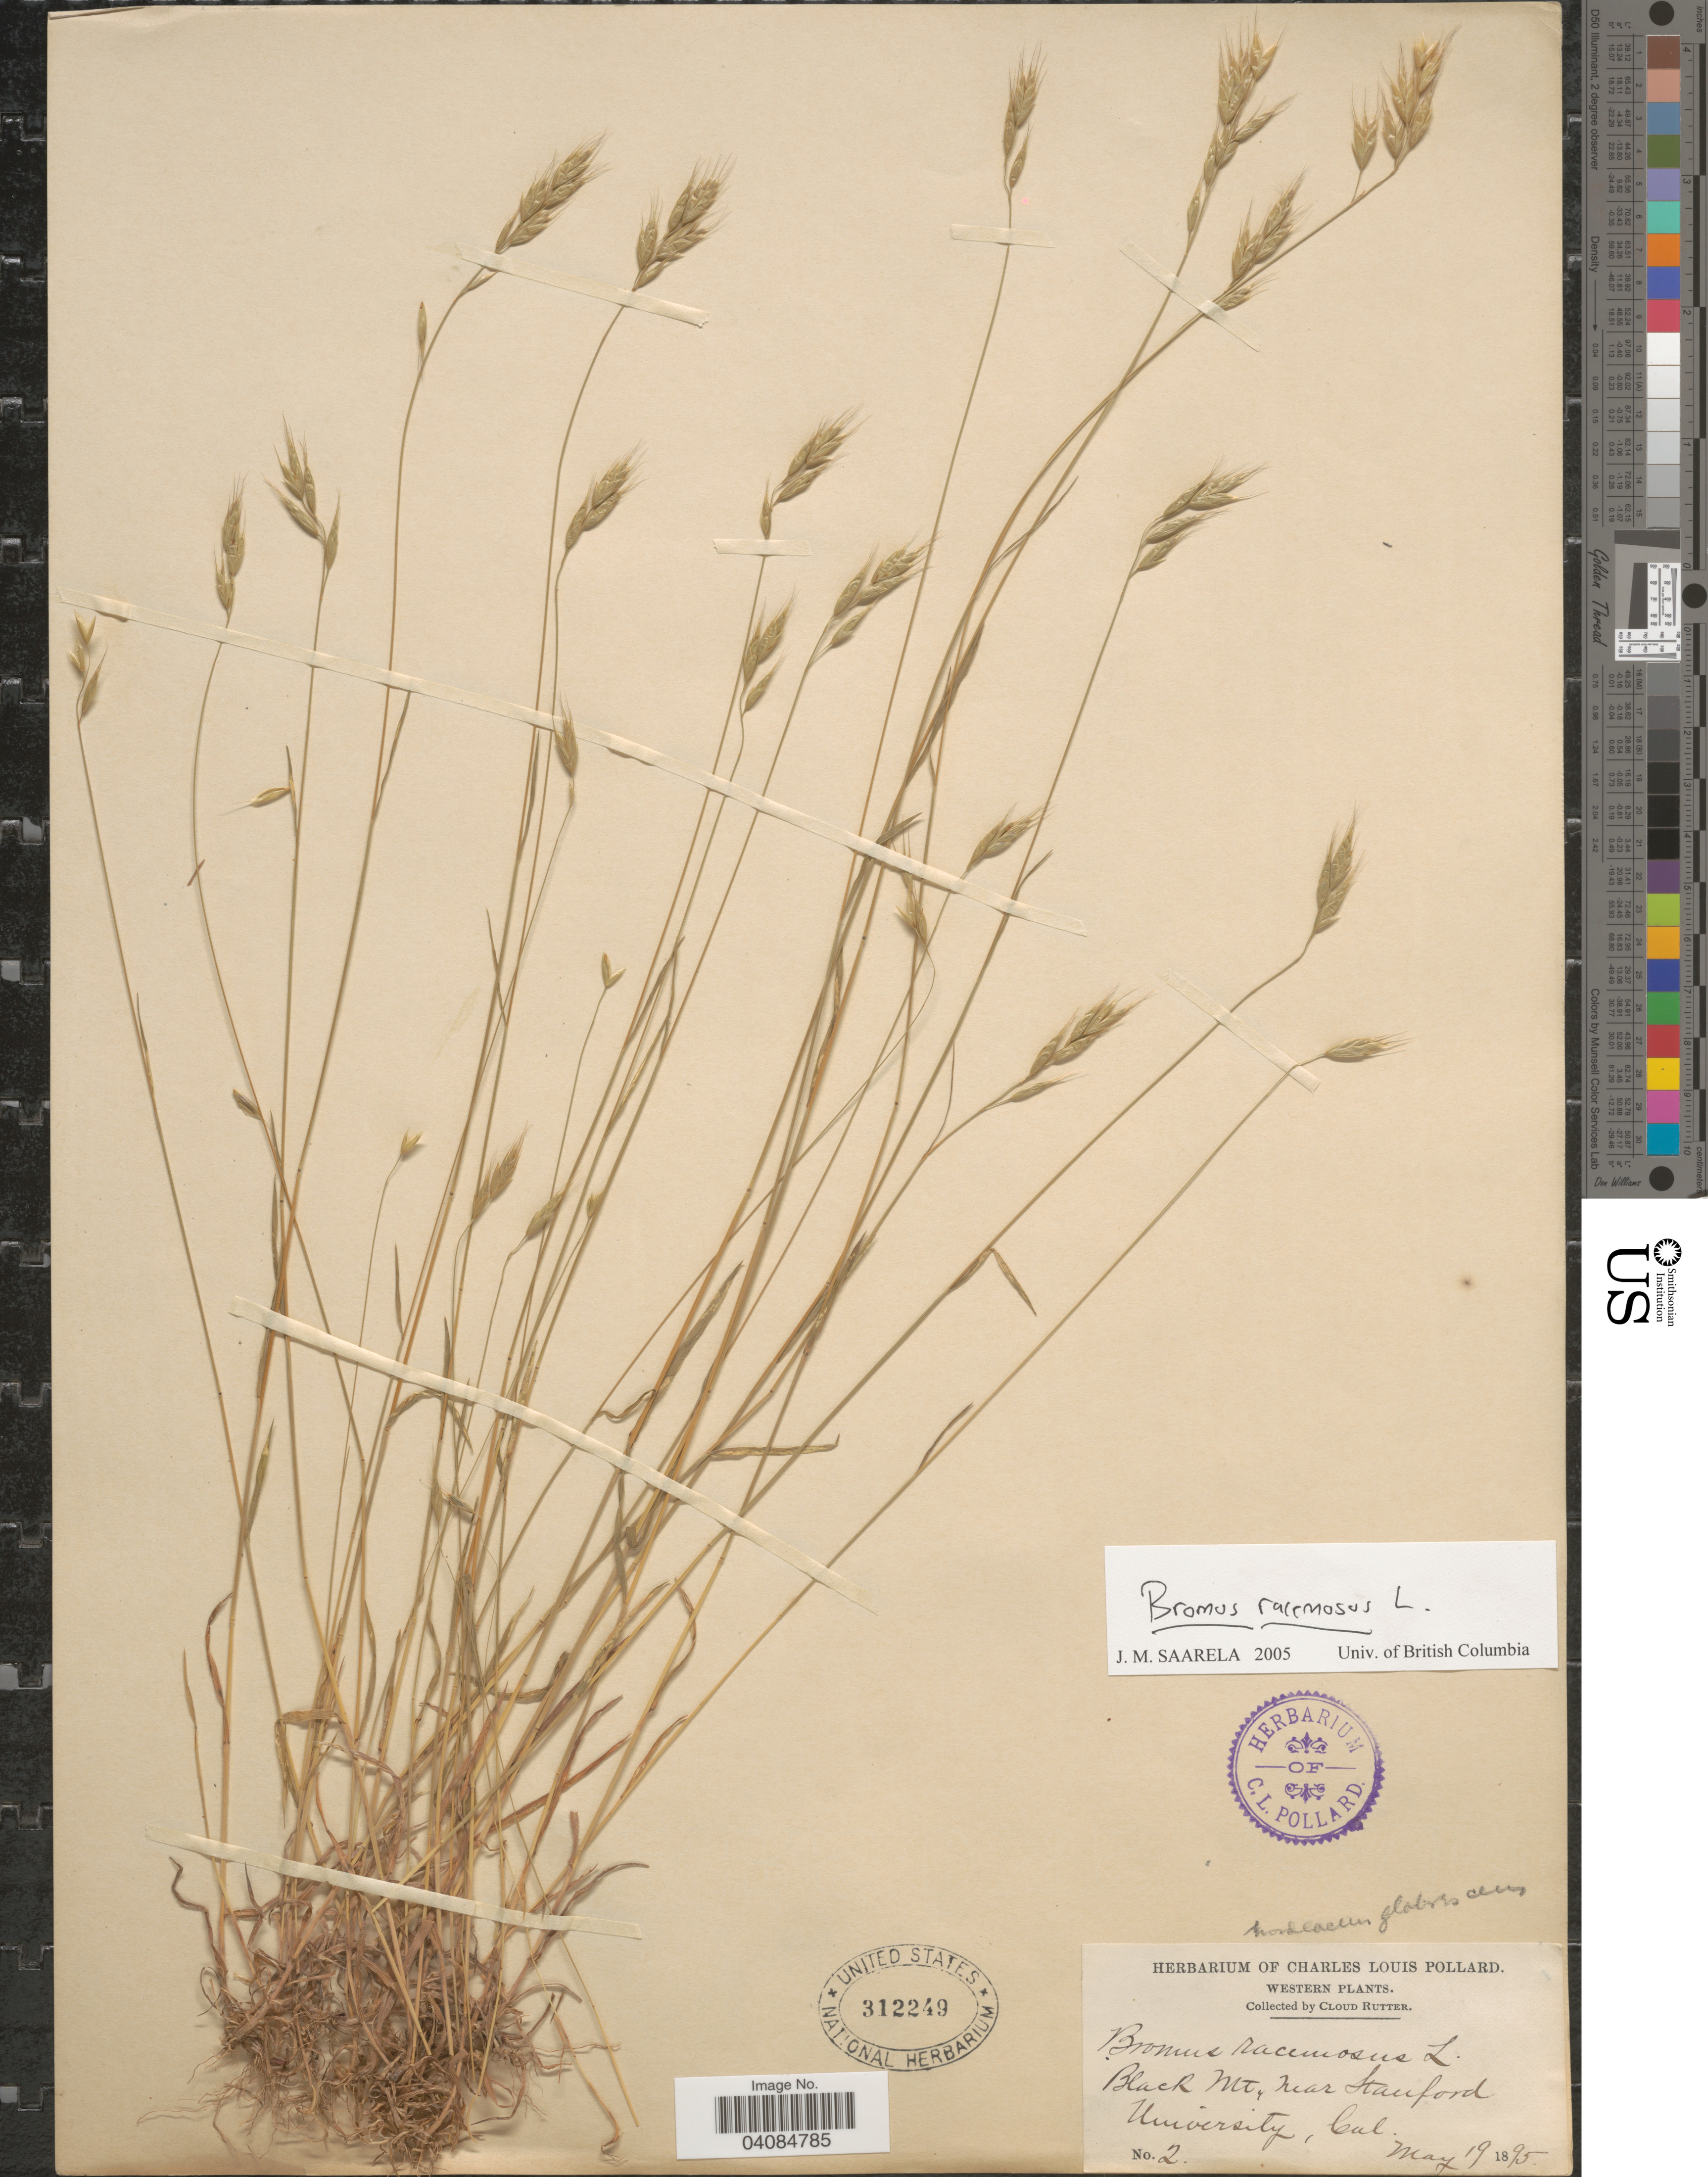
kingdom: Plantae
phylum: Tracheophyta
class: Liliopsida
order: Poales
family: Poaceae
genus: Bromus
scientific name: Bromus racemosus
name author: L.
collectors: C. Rutter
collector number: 2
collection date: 1895-05-19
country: United States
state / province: California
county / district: Santa Clara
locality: Western. Black Mt., near Stanford University.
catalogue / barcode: US 312249